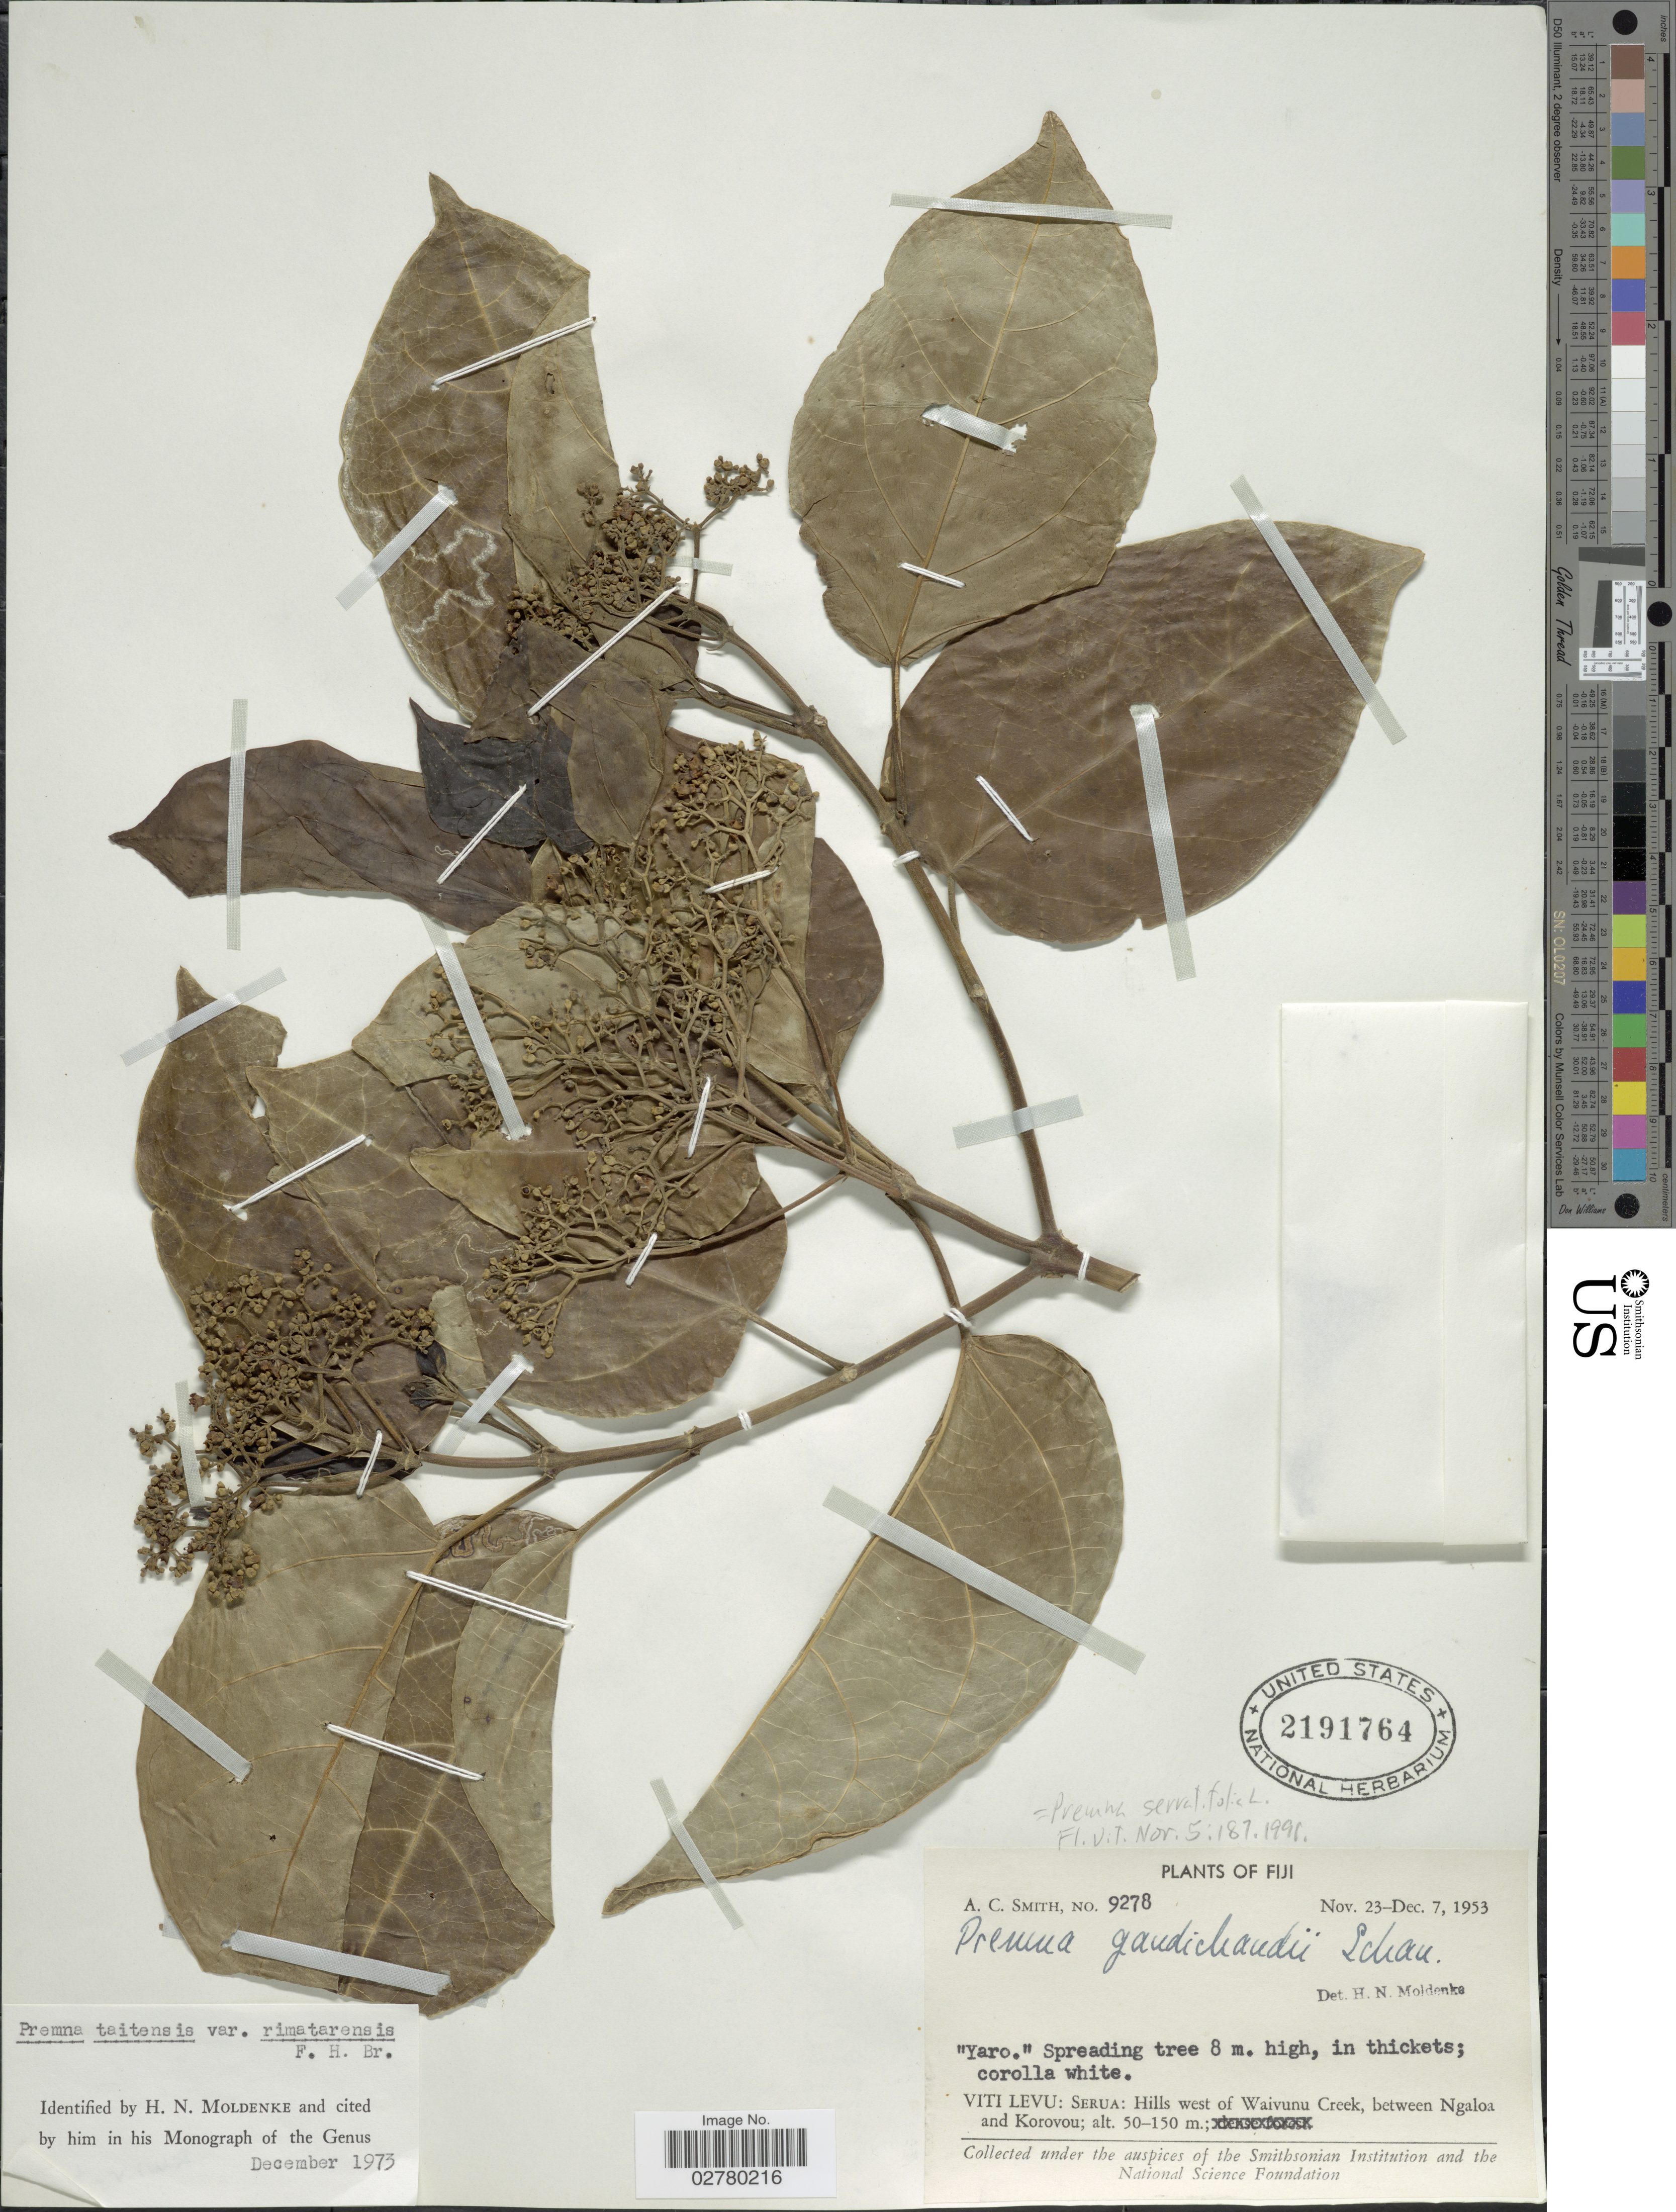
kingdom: Plantae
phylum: Tracheophyta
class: Magnoliopsida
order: Lamiales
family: Lamiaceae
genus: Premna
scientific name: Premna taitensis var. taitensis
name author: Schauer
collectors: A. C. Smith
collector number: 9278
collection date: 1953-11-23/1953-12-07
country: Fiji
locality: Viti Levu: Serua: Hills west of Waivunu Creek, between Ngaloa and Korovou.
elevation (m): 50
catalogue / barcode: US 2191764